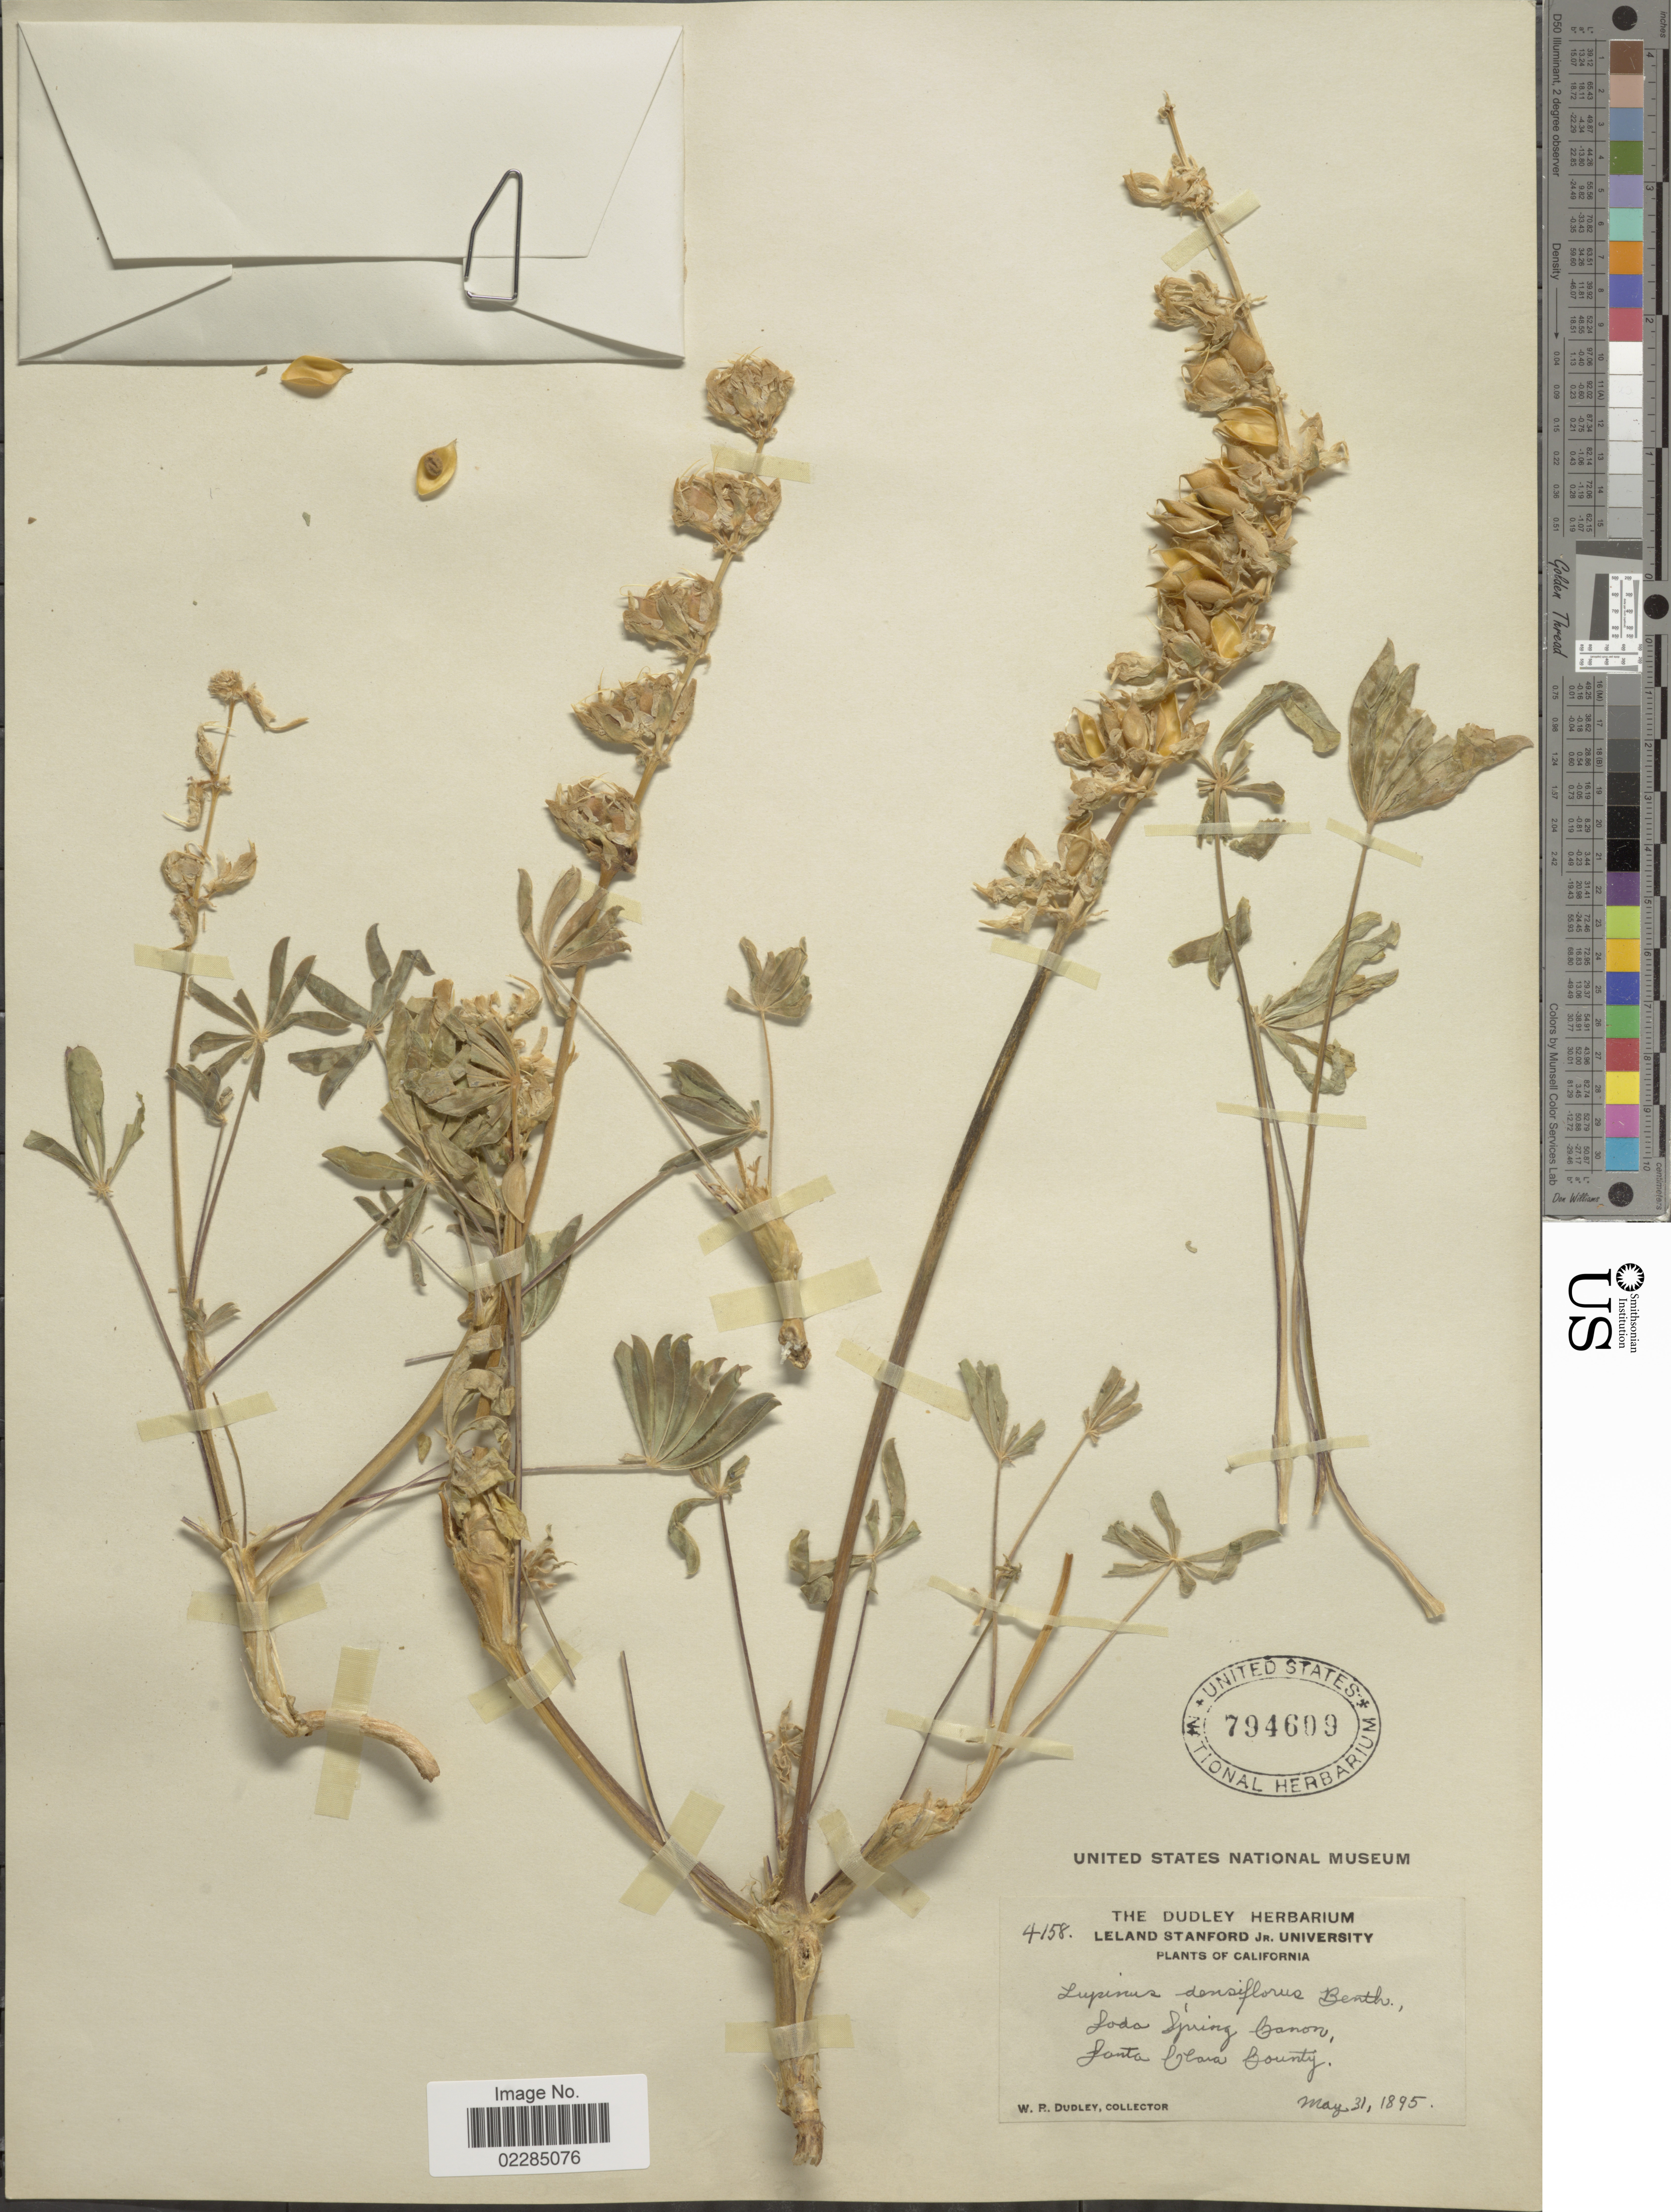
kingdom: Plantae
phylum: Tracheophyta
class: Magnoliopsida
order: Fabales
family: Fabaceae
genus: Lupinus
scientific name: Lupinus densiflorus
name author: Benth.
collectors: W. Dudley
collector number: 4158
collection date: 1895-05-31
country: United States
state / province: California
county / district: Santa Clara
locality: Soda Spring Canon, Santa Clara County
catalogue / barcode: US 794609